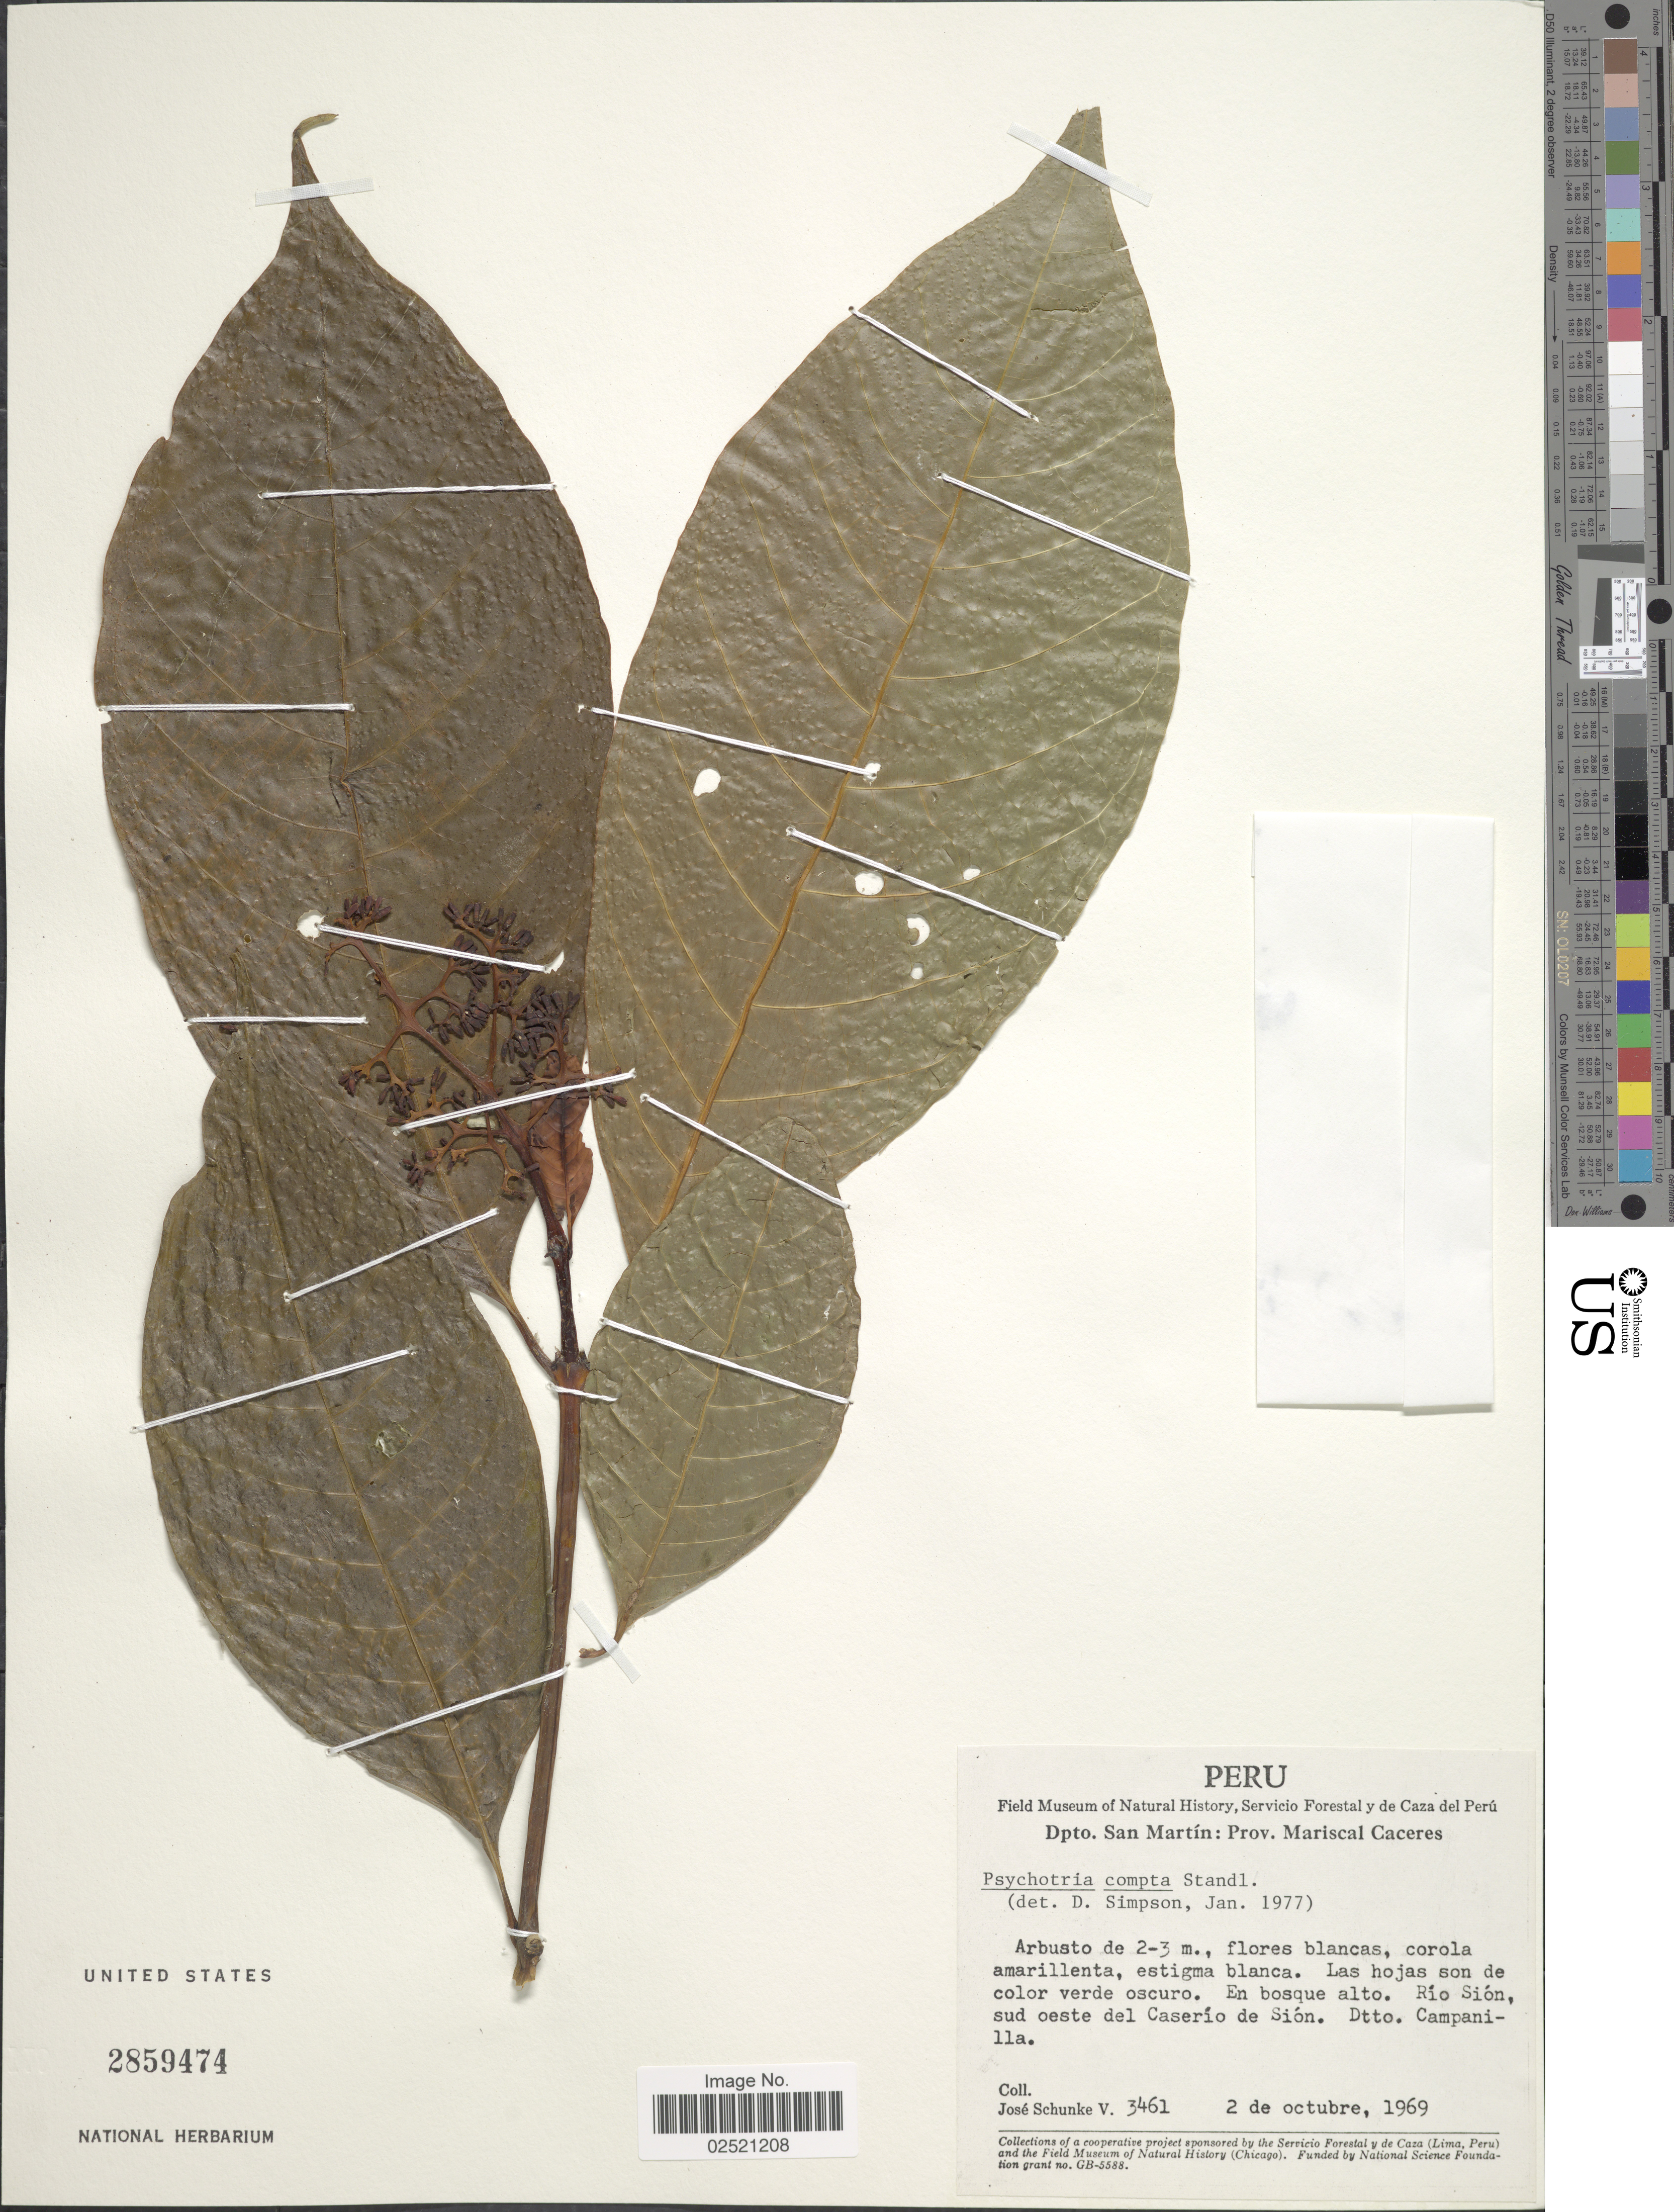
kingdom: Plantae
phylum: Tracheophyta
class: Magnoliopsida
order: Gentianales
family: Rubiaceae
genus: Psychotria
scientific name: Psychotria compta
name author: Standl.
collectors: J. Schunke Vigo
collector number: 3461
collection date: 1969-10-02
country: Peru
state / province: San Martín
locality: Prov. Mariscal Caceres, Rio Sion, sud oeste del Caserio de Sion, Dtto. Campanilla.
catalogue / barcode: US 2859474